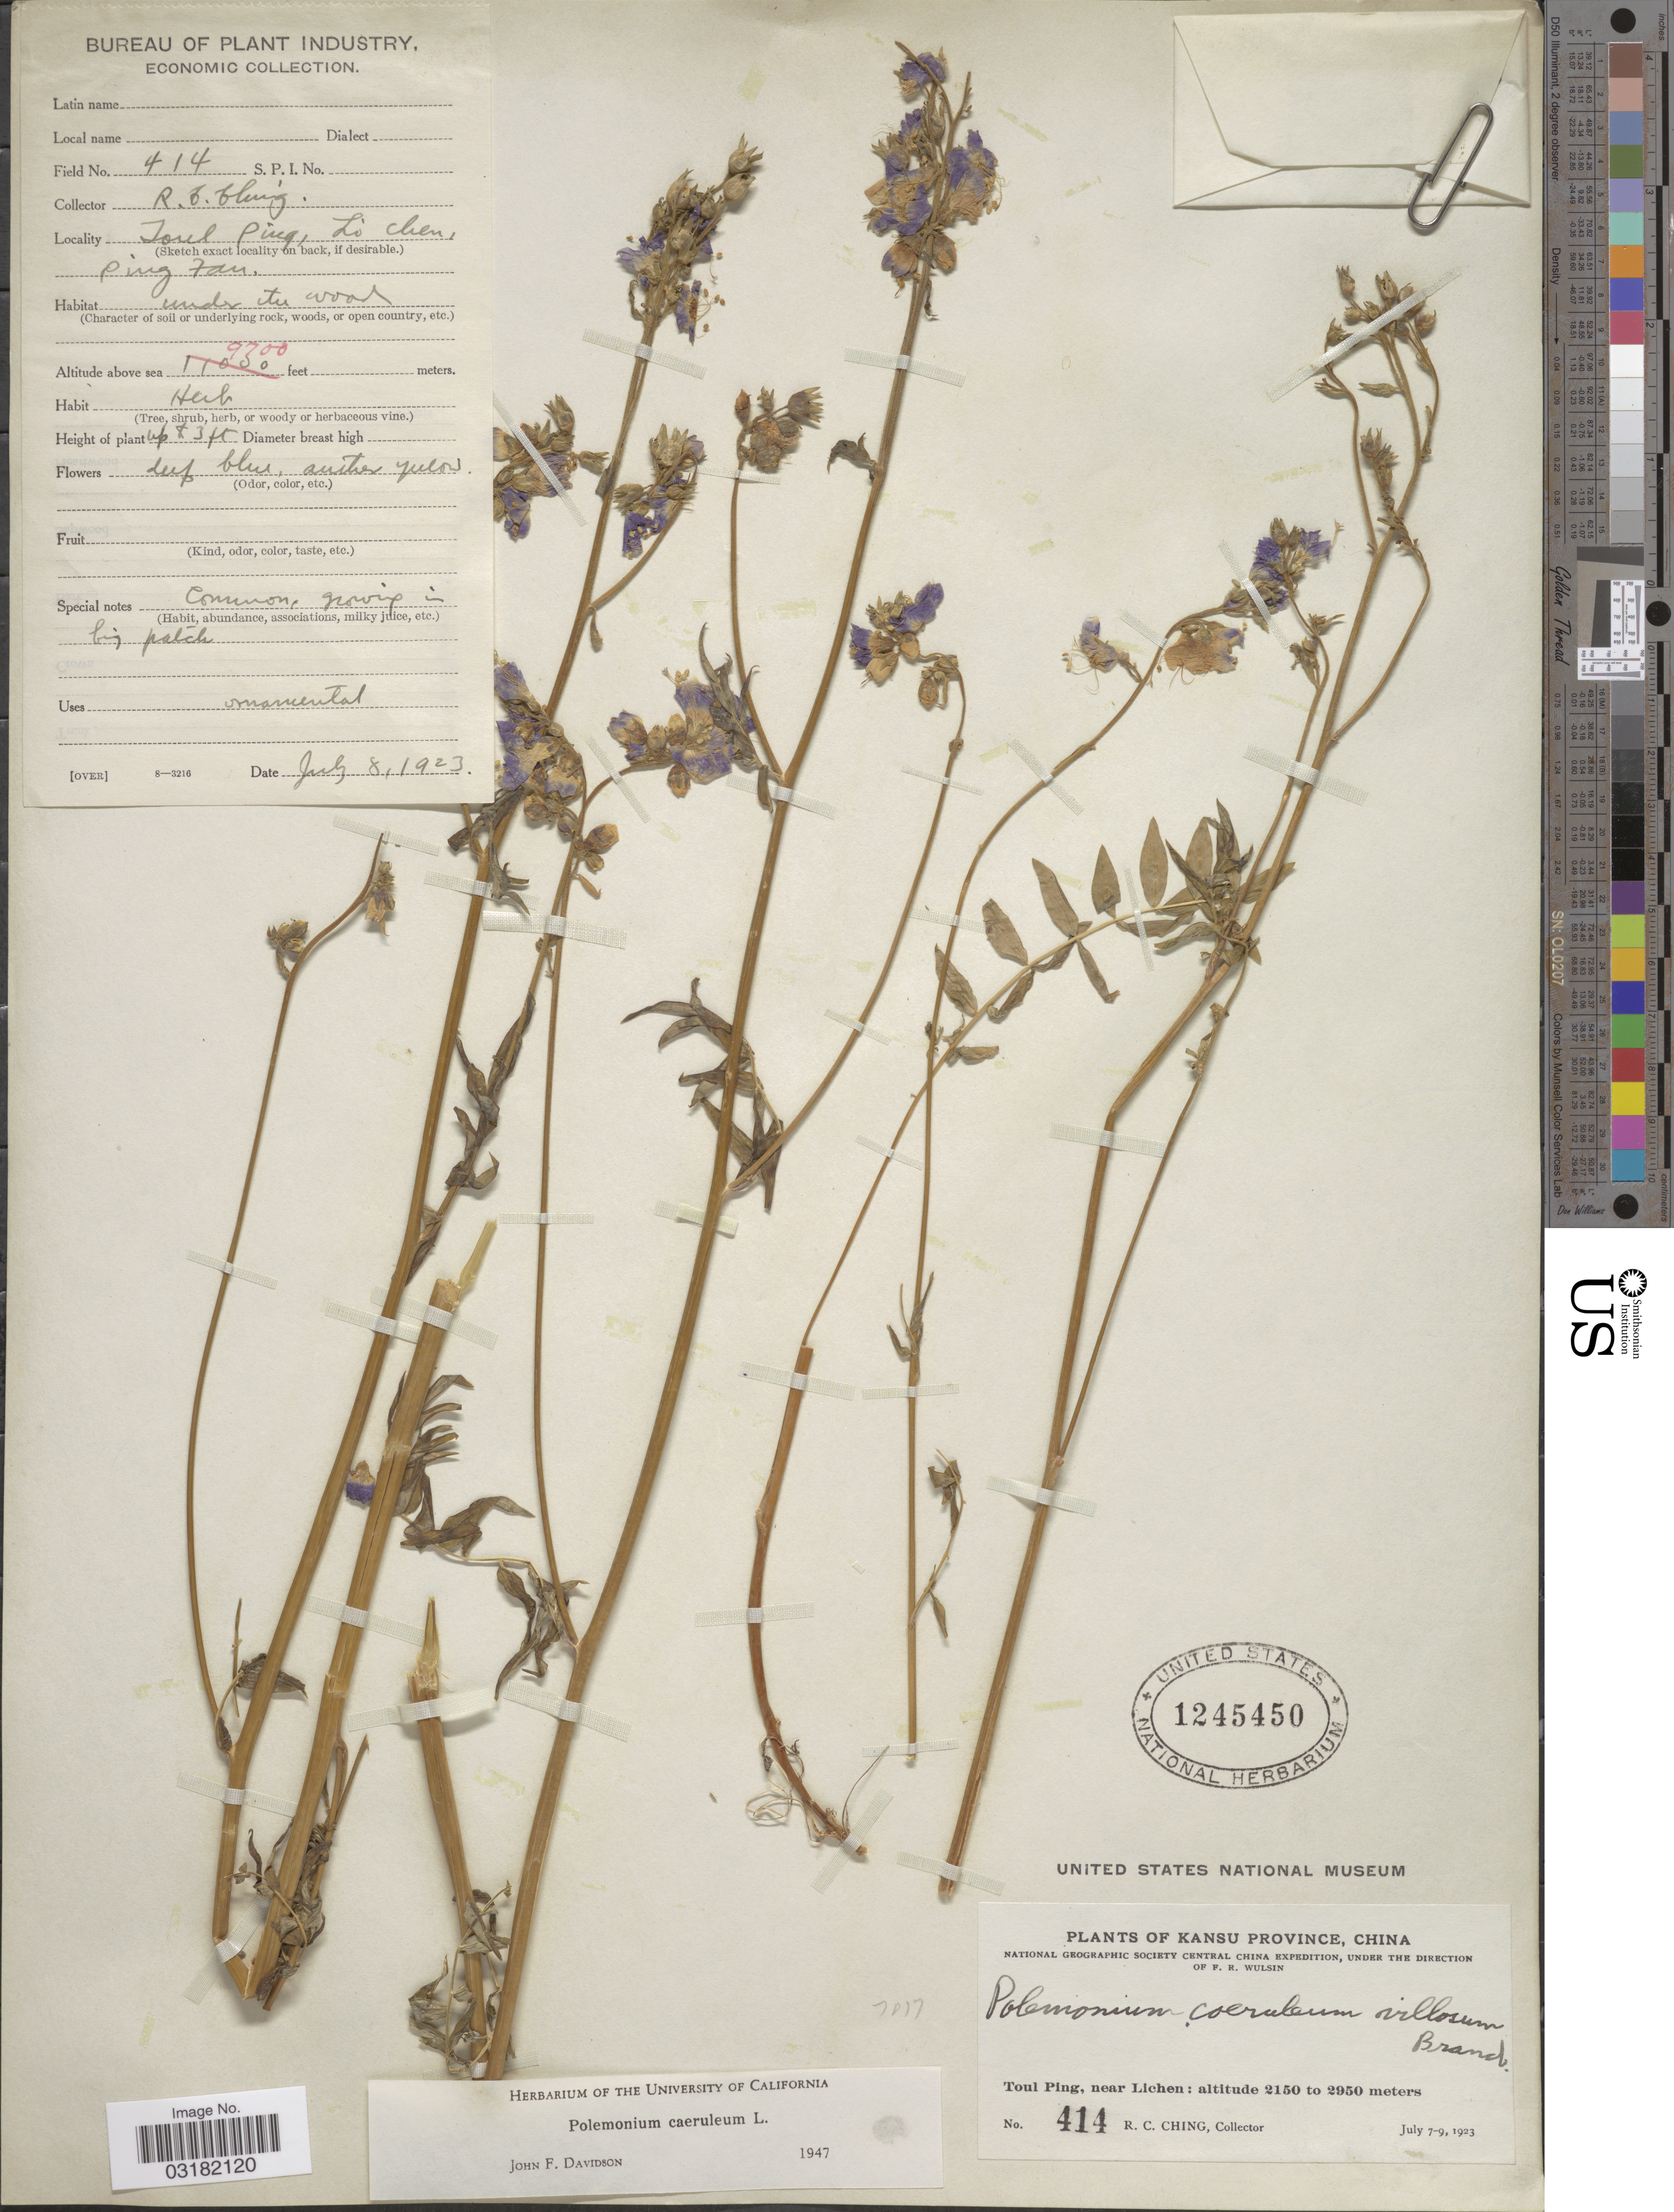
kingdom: Plantae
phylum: Tracheophyta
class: Magnoliopsida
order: Ericales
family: Polemoniaceae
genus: Polemonium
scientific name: Polemonium caeruleum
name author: L.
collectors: R. C. Ching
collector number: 414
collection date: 1923-07-08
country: China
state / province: Gansu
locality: Kansu Province. Toul Ping, near Lichen. Lo Chen. Ping Fan.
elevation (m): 2150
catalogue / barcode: US 1245450